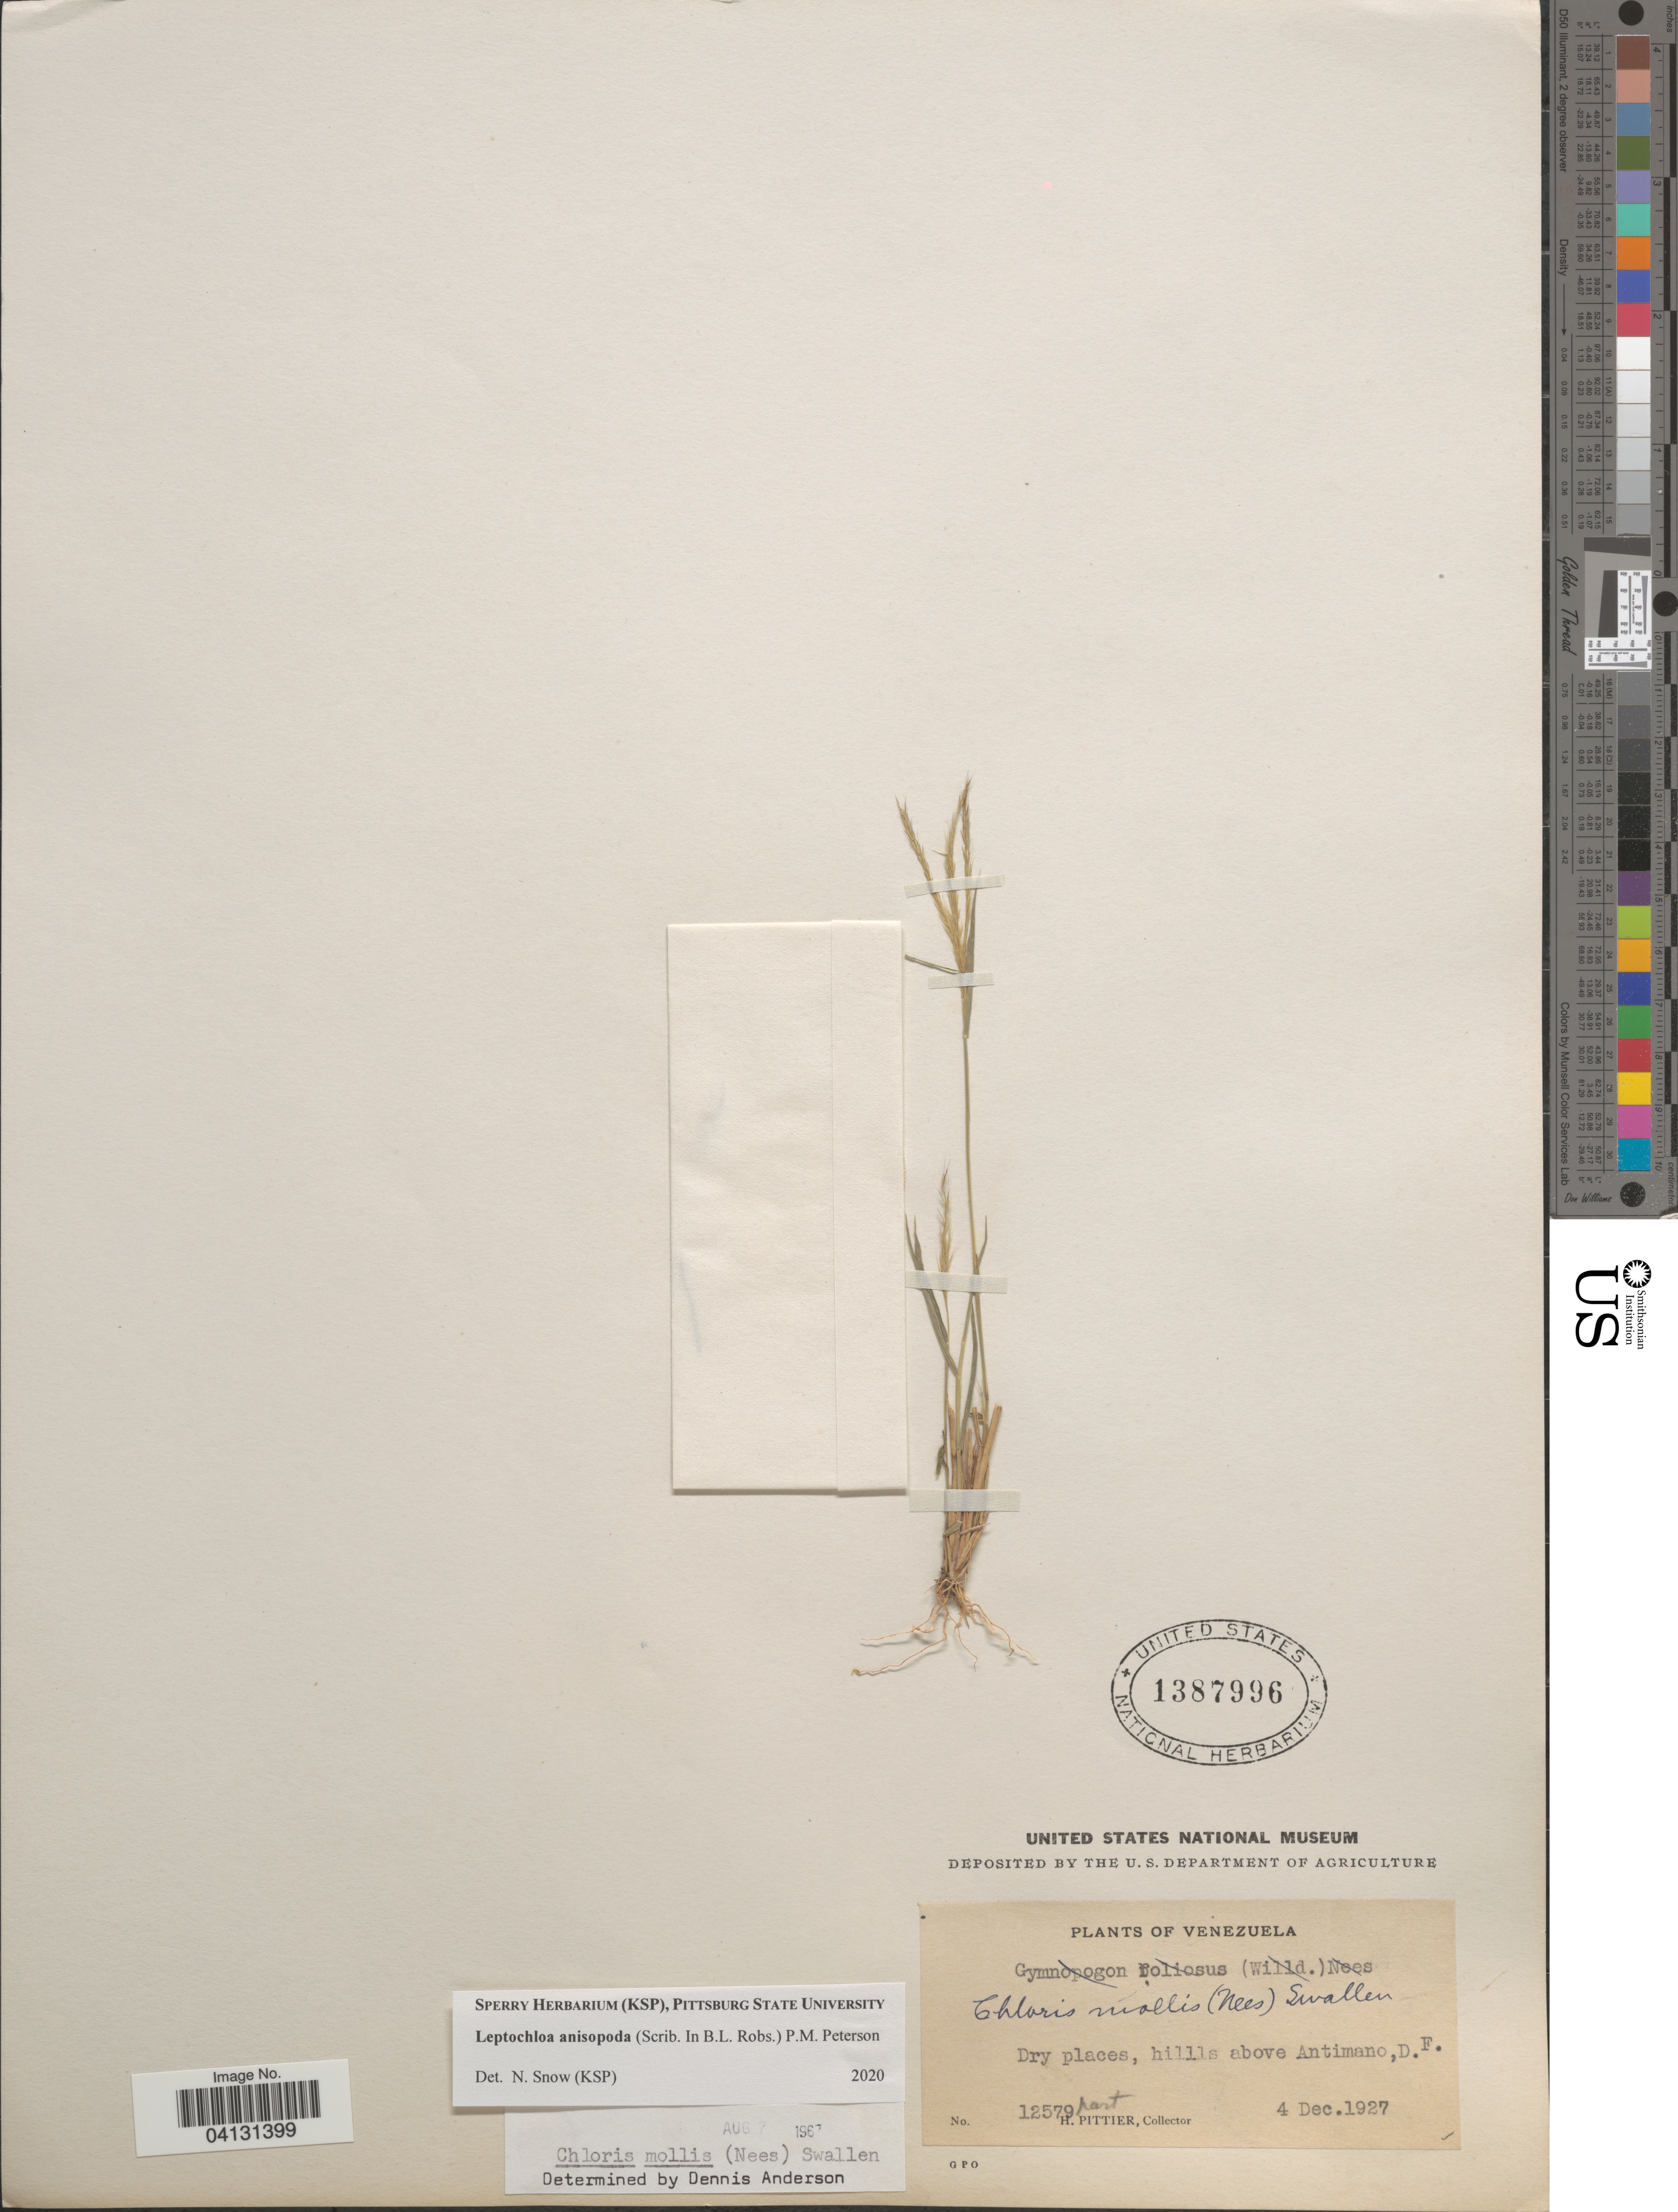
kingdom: Plantae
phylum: Tracheophyta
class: Liliopsida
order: Poales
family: Poaceae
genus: Leptochloa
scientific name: Leptochloa anisopoda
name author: (B.L. Rob. ex Scribn.) P.M. Peterson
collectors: H. F. Pittier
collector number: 12579part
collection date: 1927-12-04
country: Venezuela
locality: Dry places, hills above Antimano, D.F.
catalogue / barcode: US 1387996